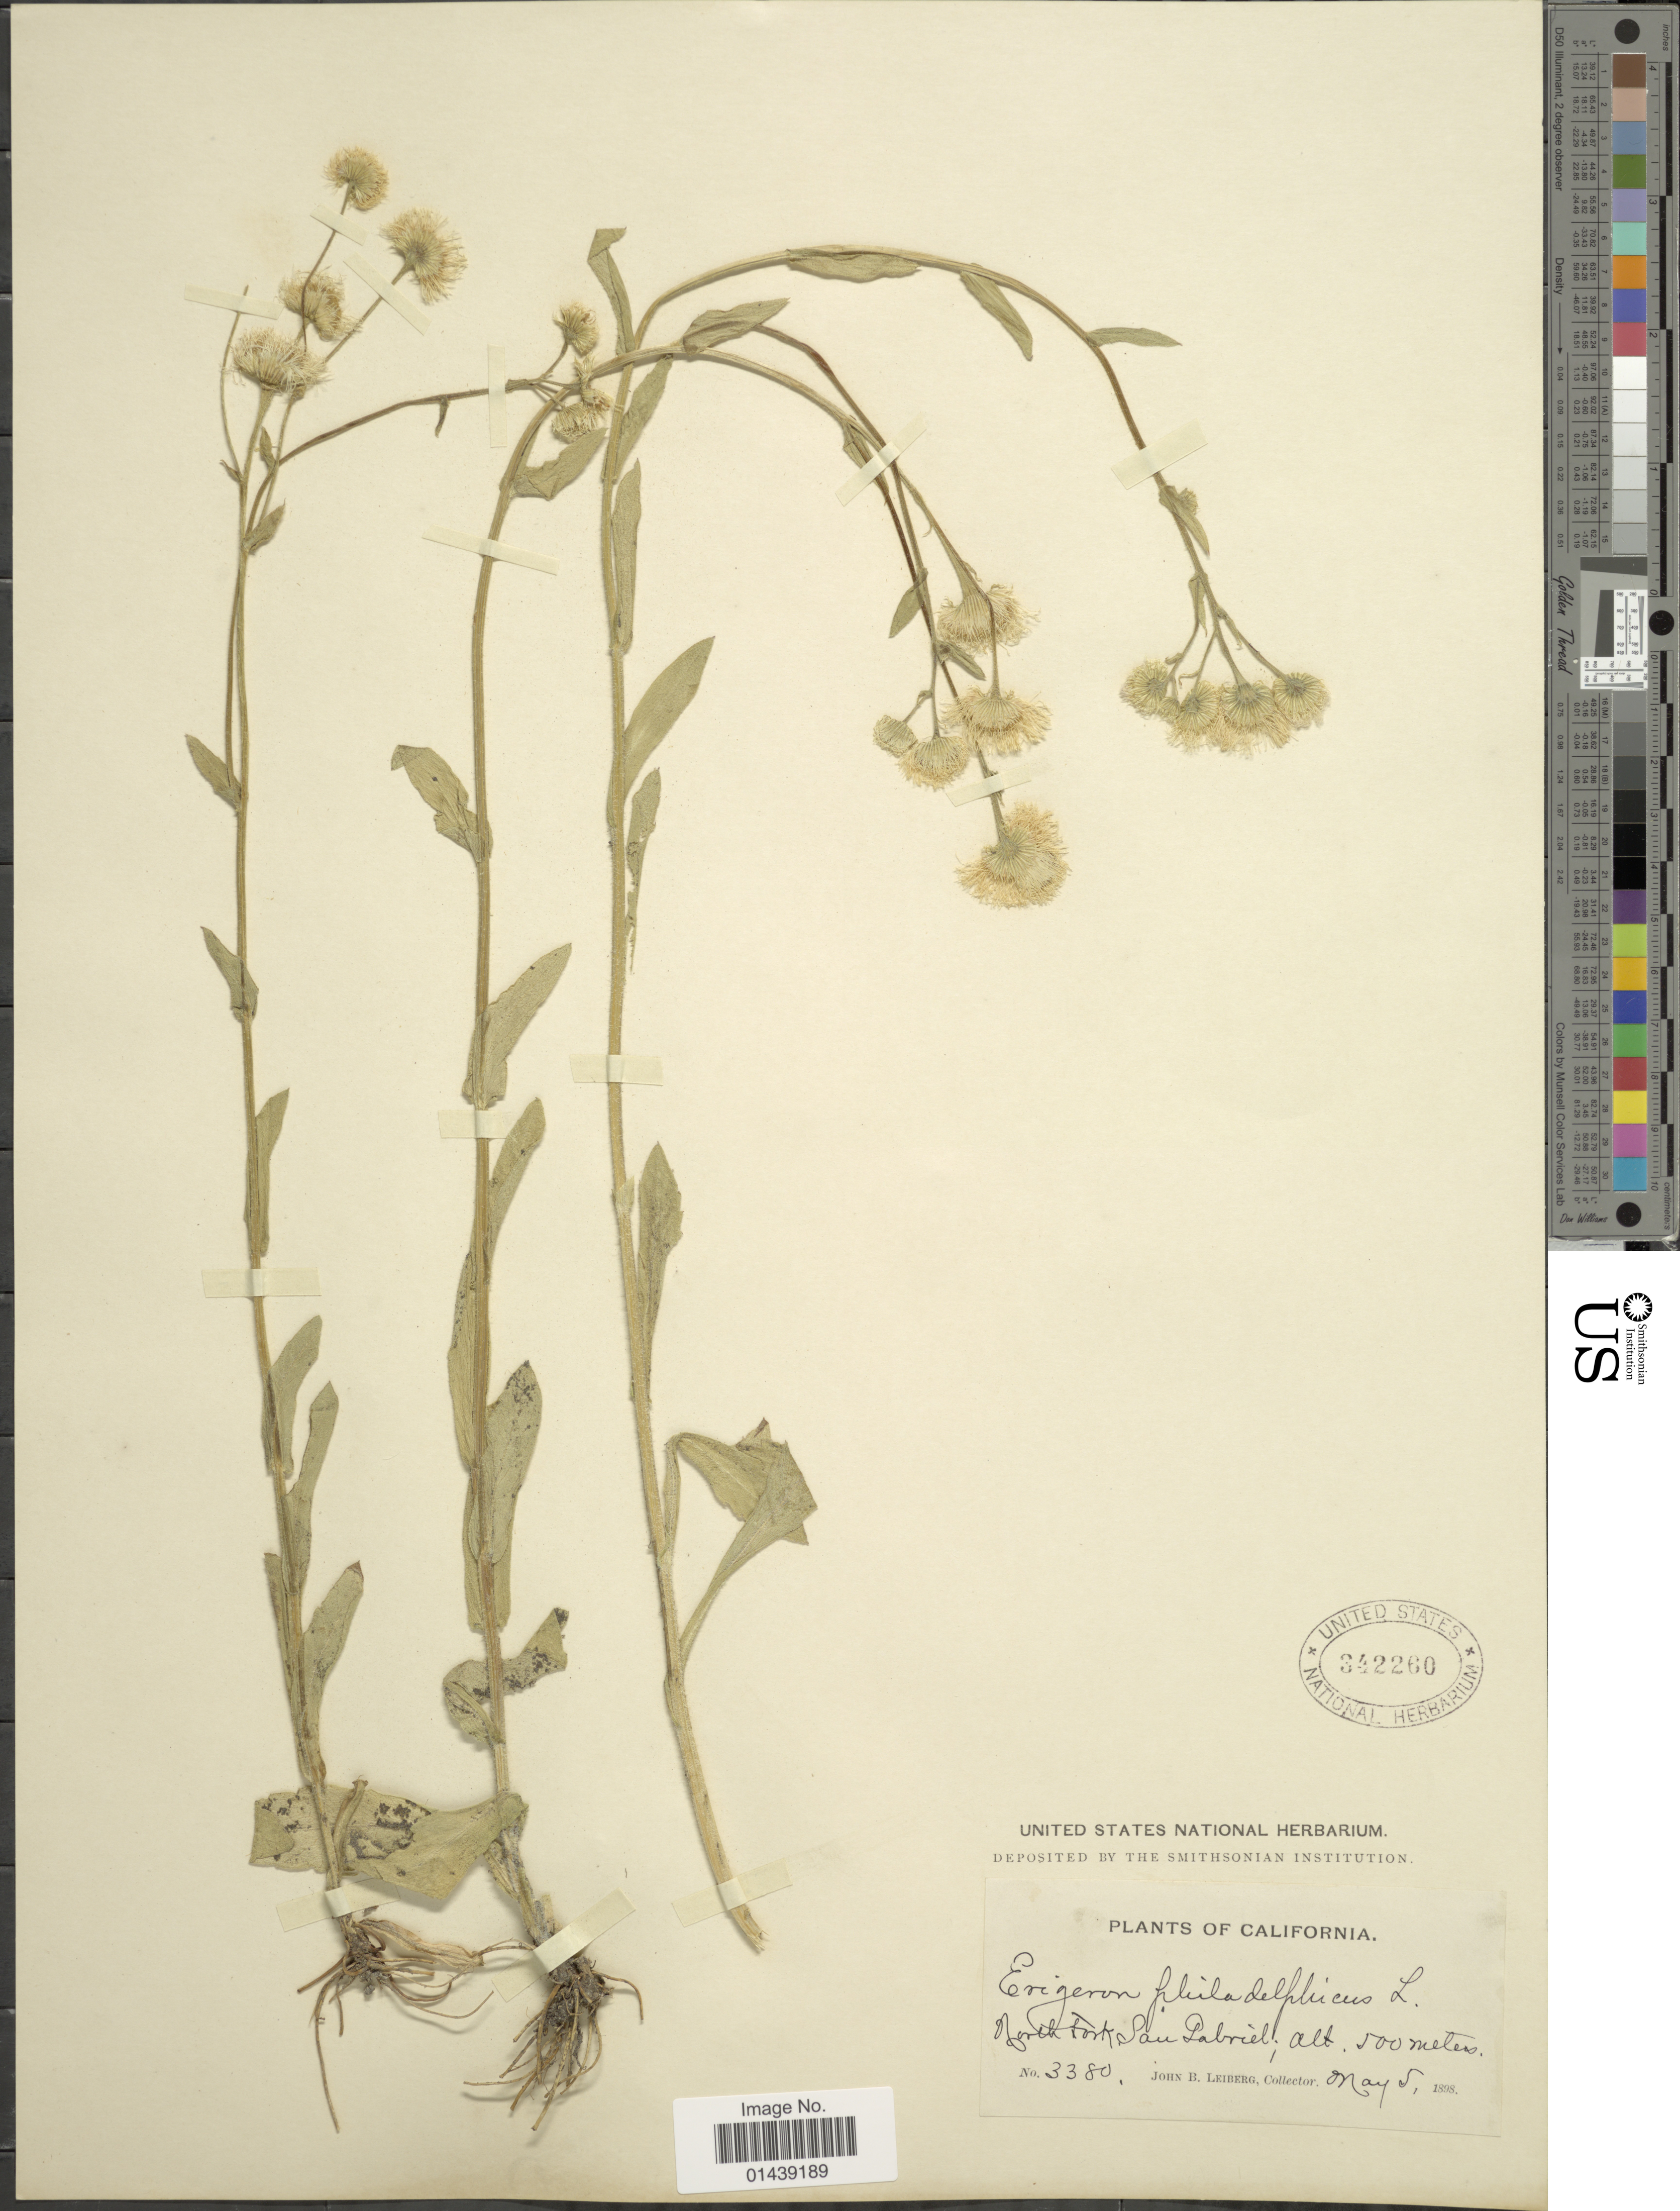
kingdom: Plantae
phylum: Tracheophyta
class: Magnoliopsida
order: Asterales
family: Asteraceae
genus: Erigeron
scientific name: Erigeron philadelphicus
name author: L.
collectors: J. Leiberg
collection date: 1898-05-05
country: United States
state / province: California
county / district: Los Angeles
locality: Nork Fork San Gabriel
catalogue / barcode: US 342260